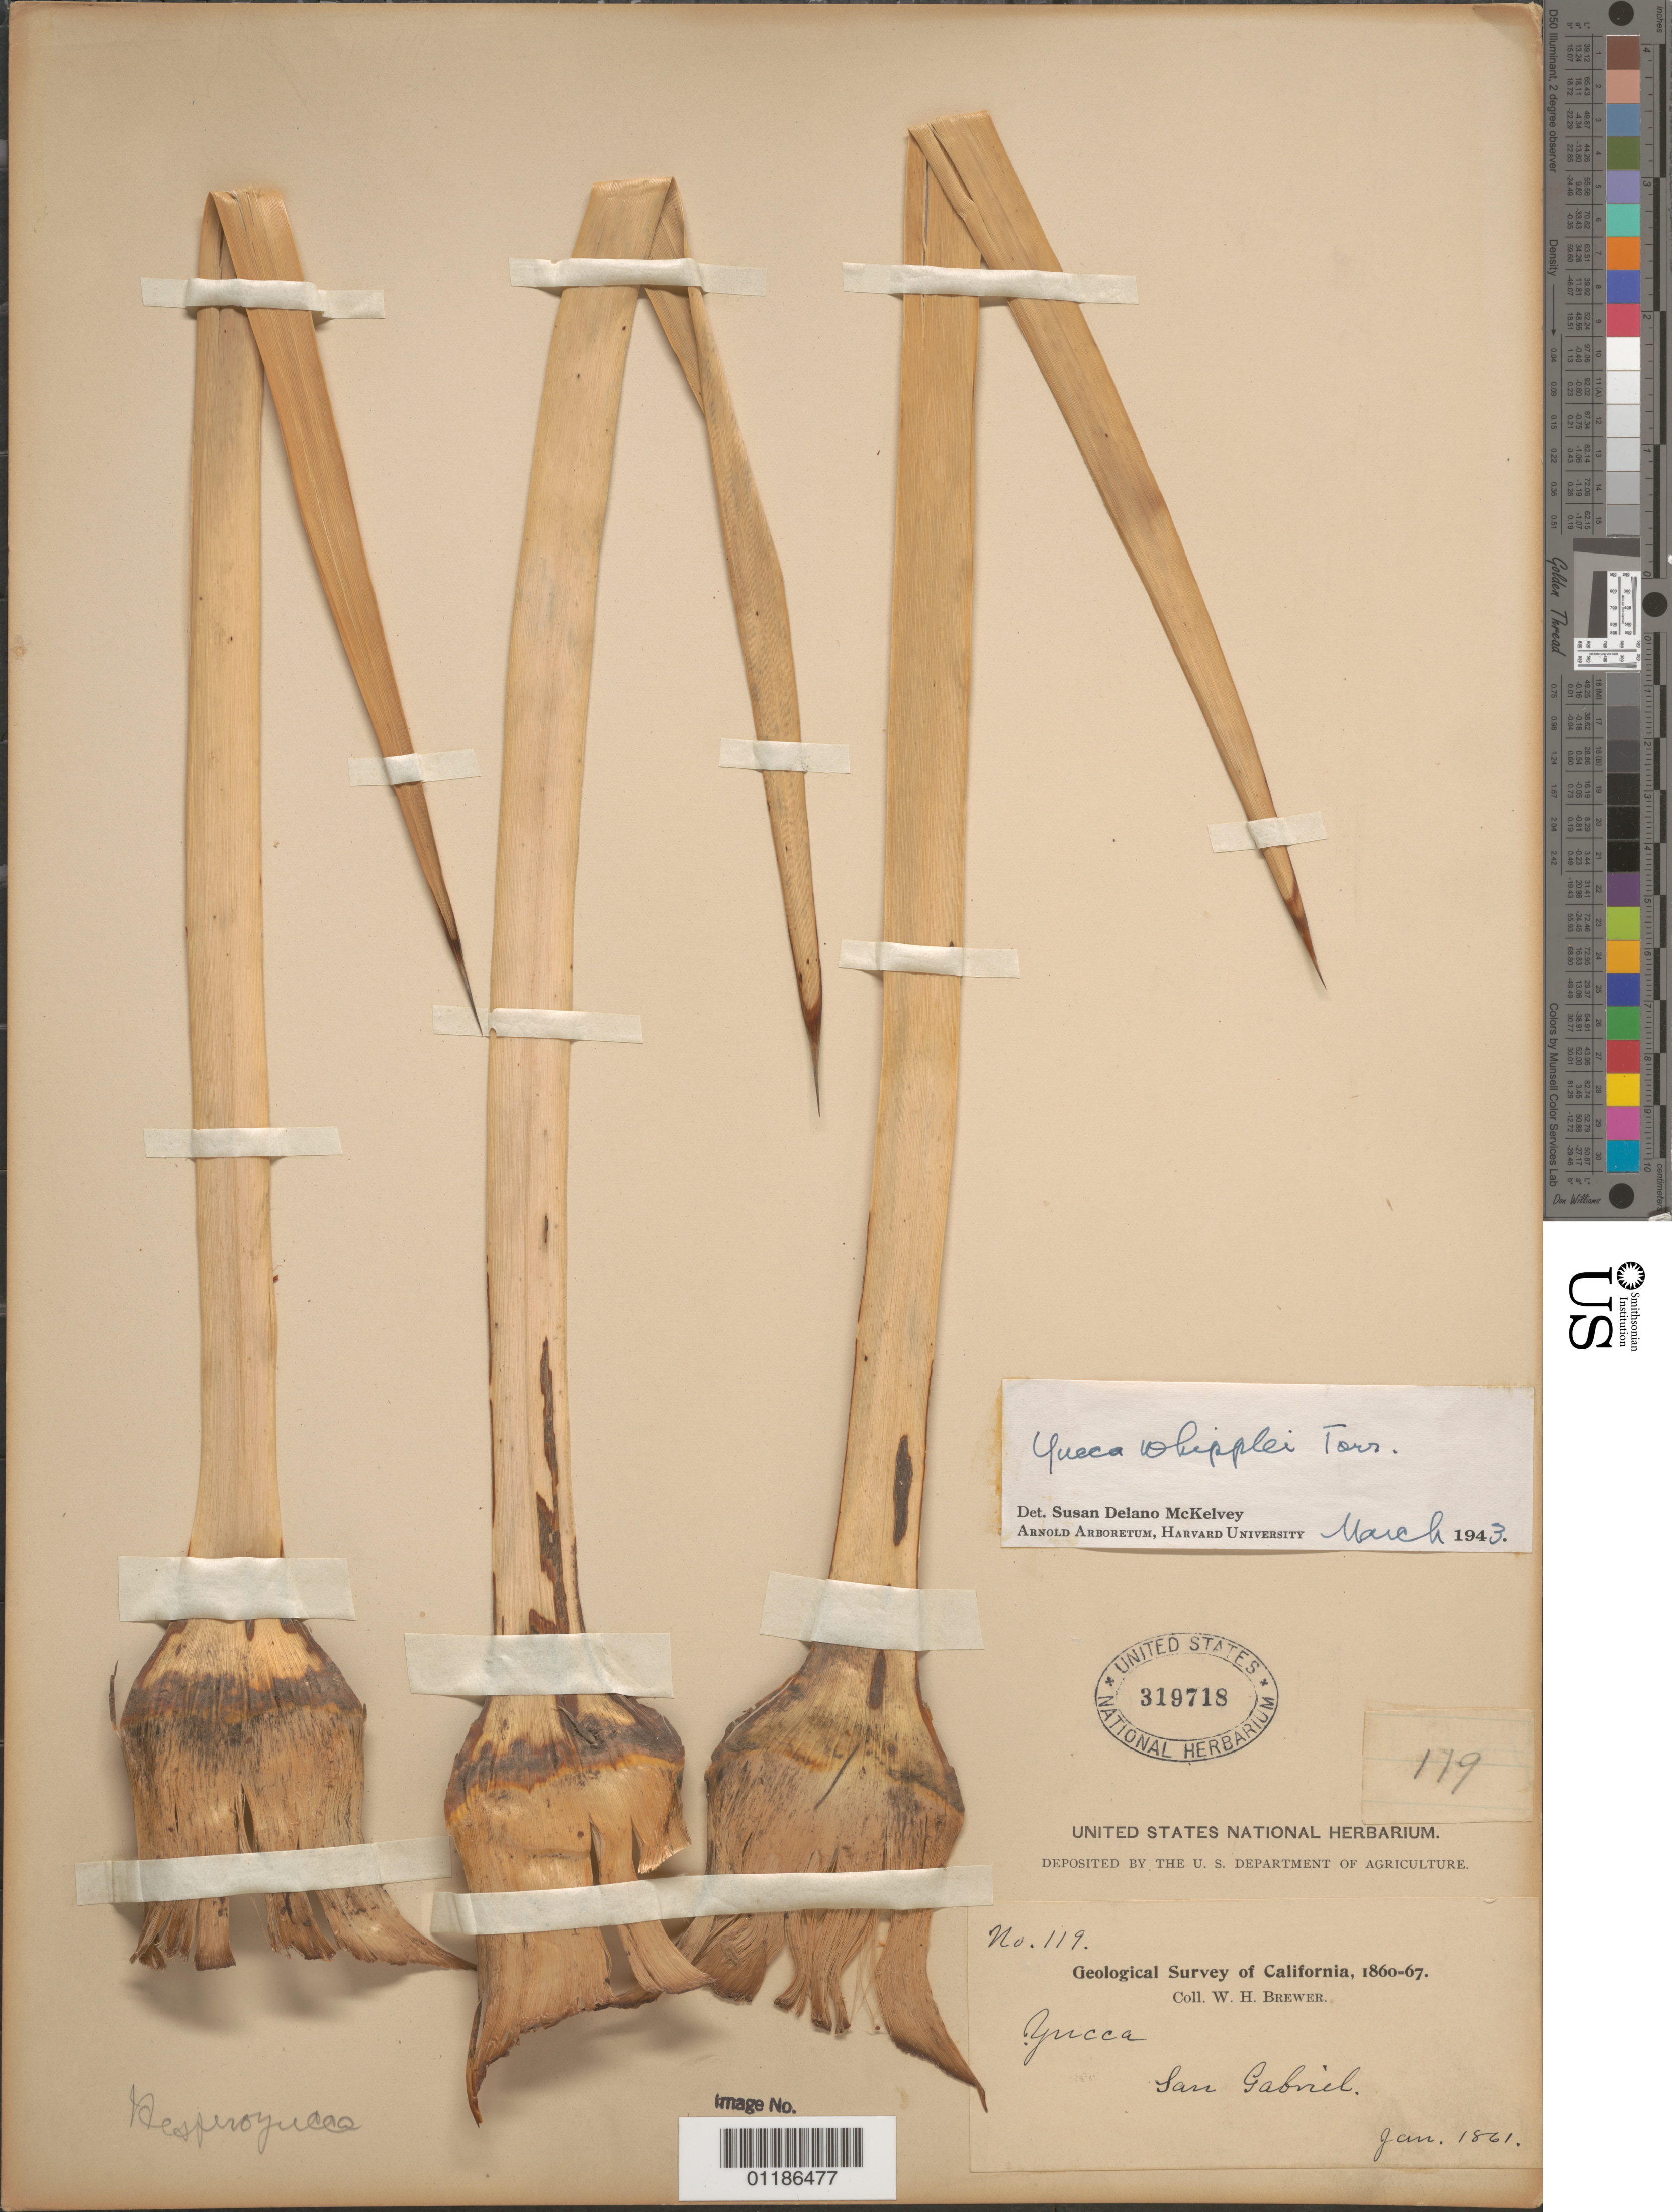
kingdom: Plantae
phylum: Tracheophyta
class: Liliopsida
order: Asparagales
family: Asparagaceae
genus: Yucca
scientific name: Yucca whipplei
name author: Torr.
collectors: W. H. Brewer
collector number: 119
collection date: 1861-01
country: United States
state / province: California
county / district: Los Angeles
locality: San Gabriel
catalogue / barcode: US 319718